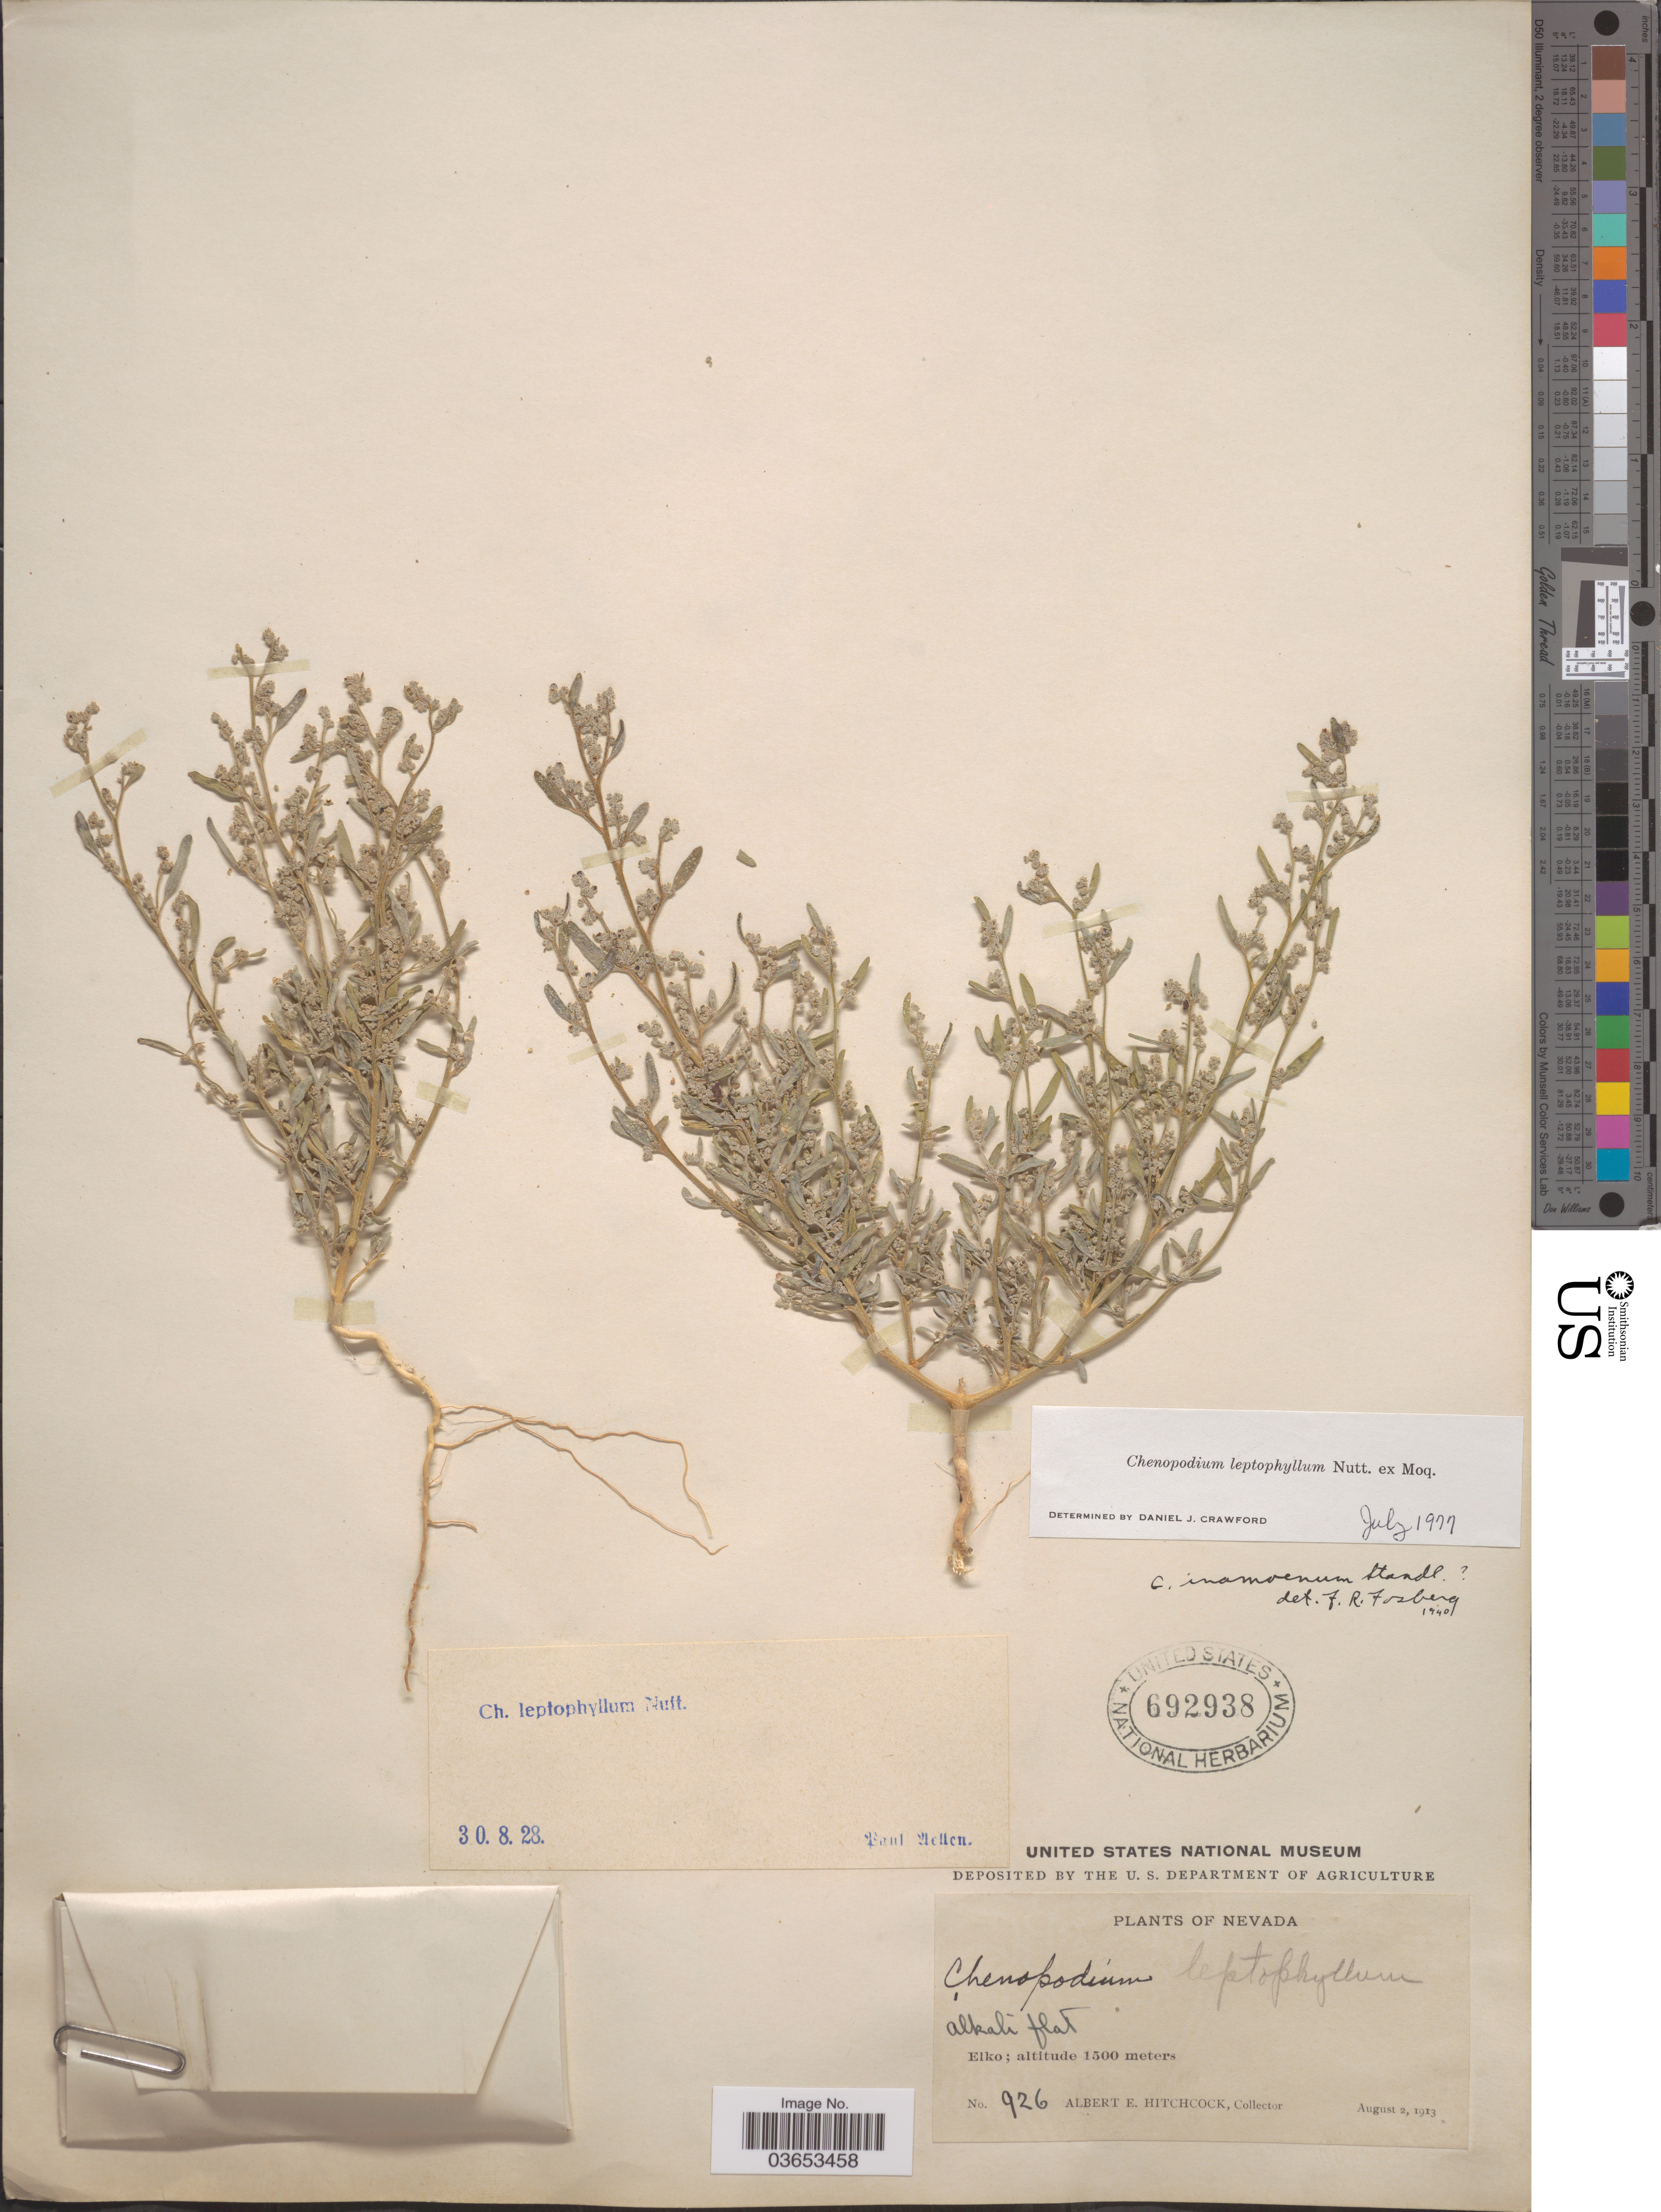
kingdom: Plantae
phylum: Tracheophyta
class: Magnoliopsida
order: Caryophyllales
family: Amaranthaceae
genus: Chenopodium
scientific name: Chenopodium leptophyllum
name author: (Moq.) Nutt. ex S. Watson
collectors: A. Hitchcock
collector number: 926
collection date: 1913-08-02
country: United States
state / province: Nevada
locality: Elko.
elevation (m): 1500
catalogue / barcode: US 692938